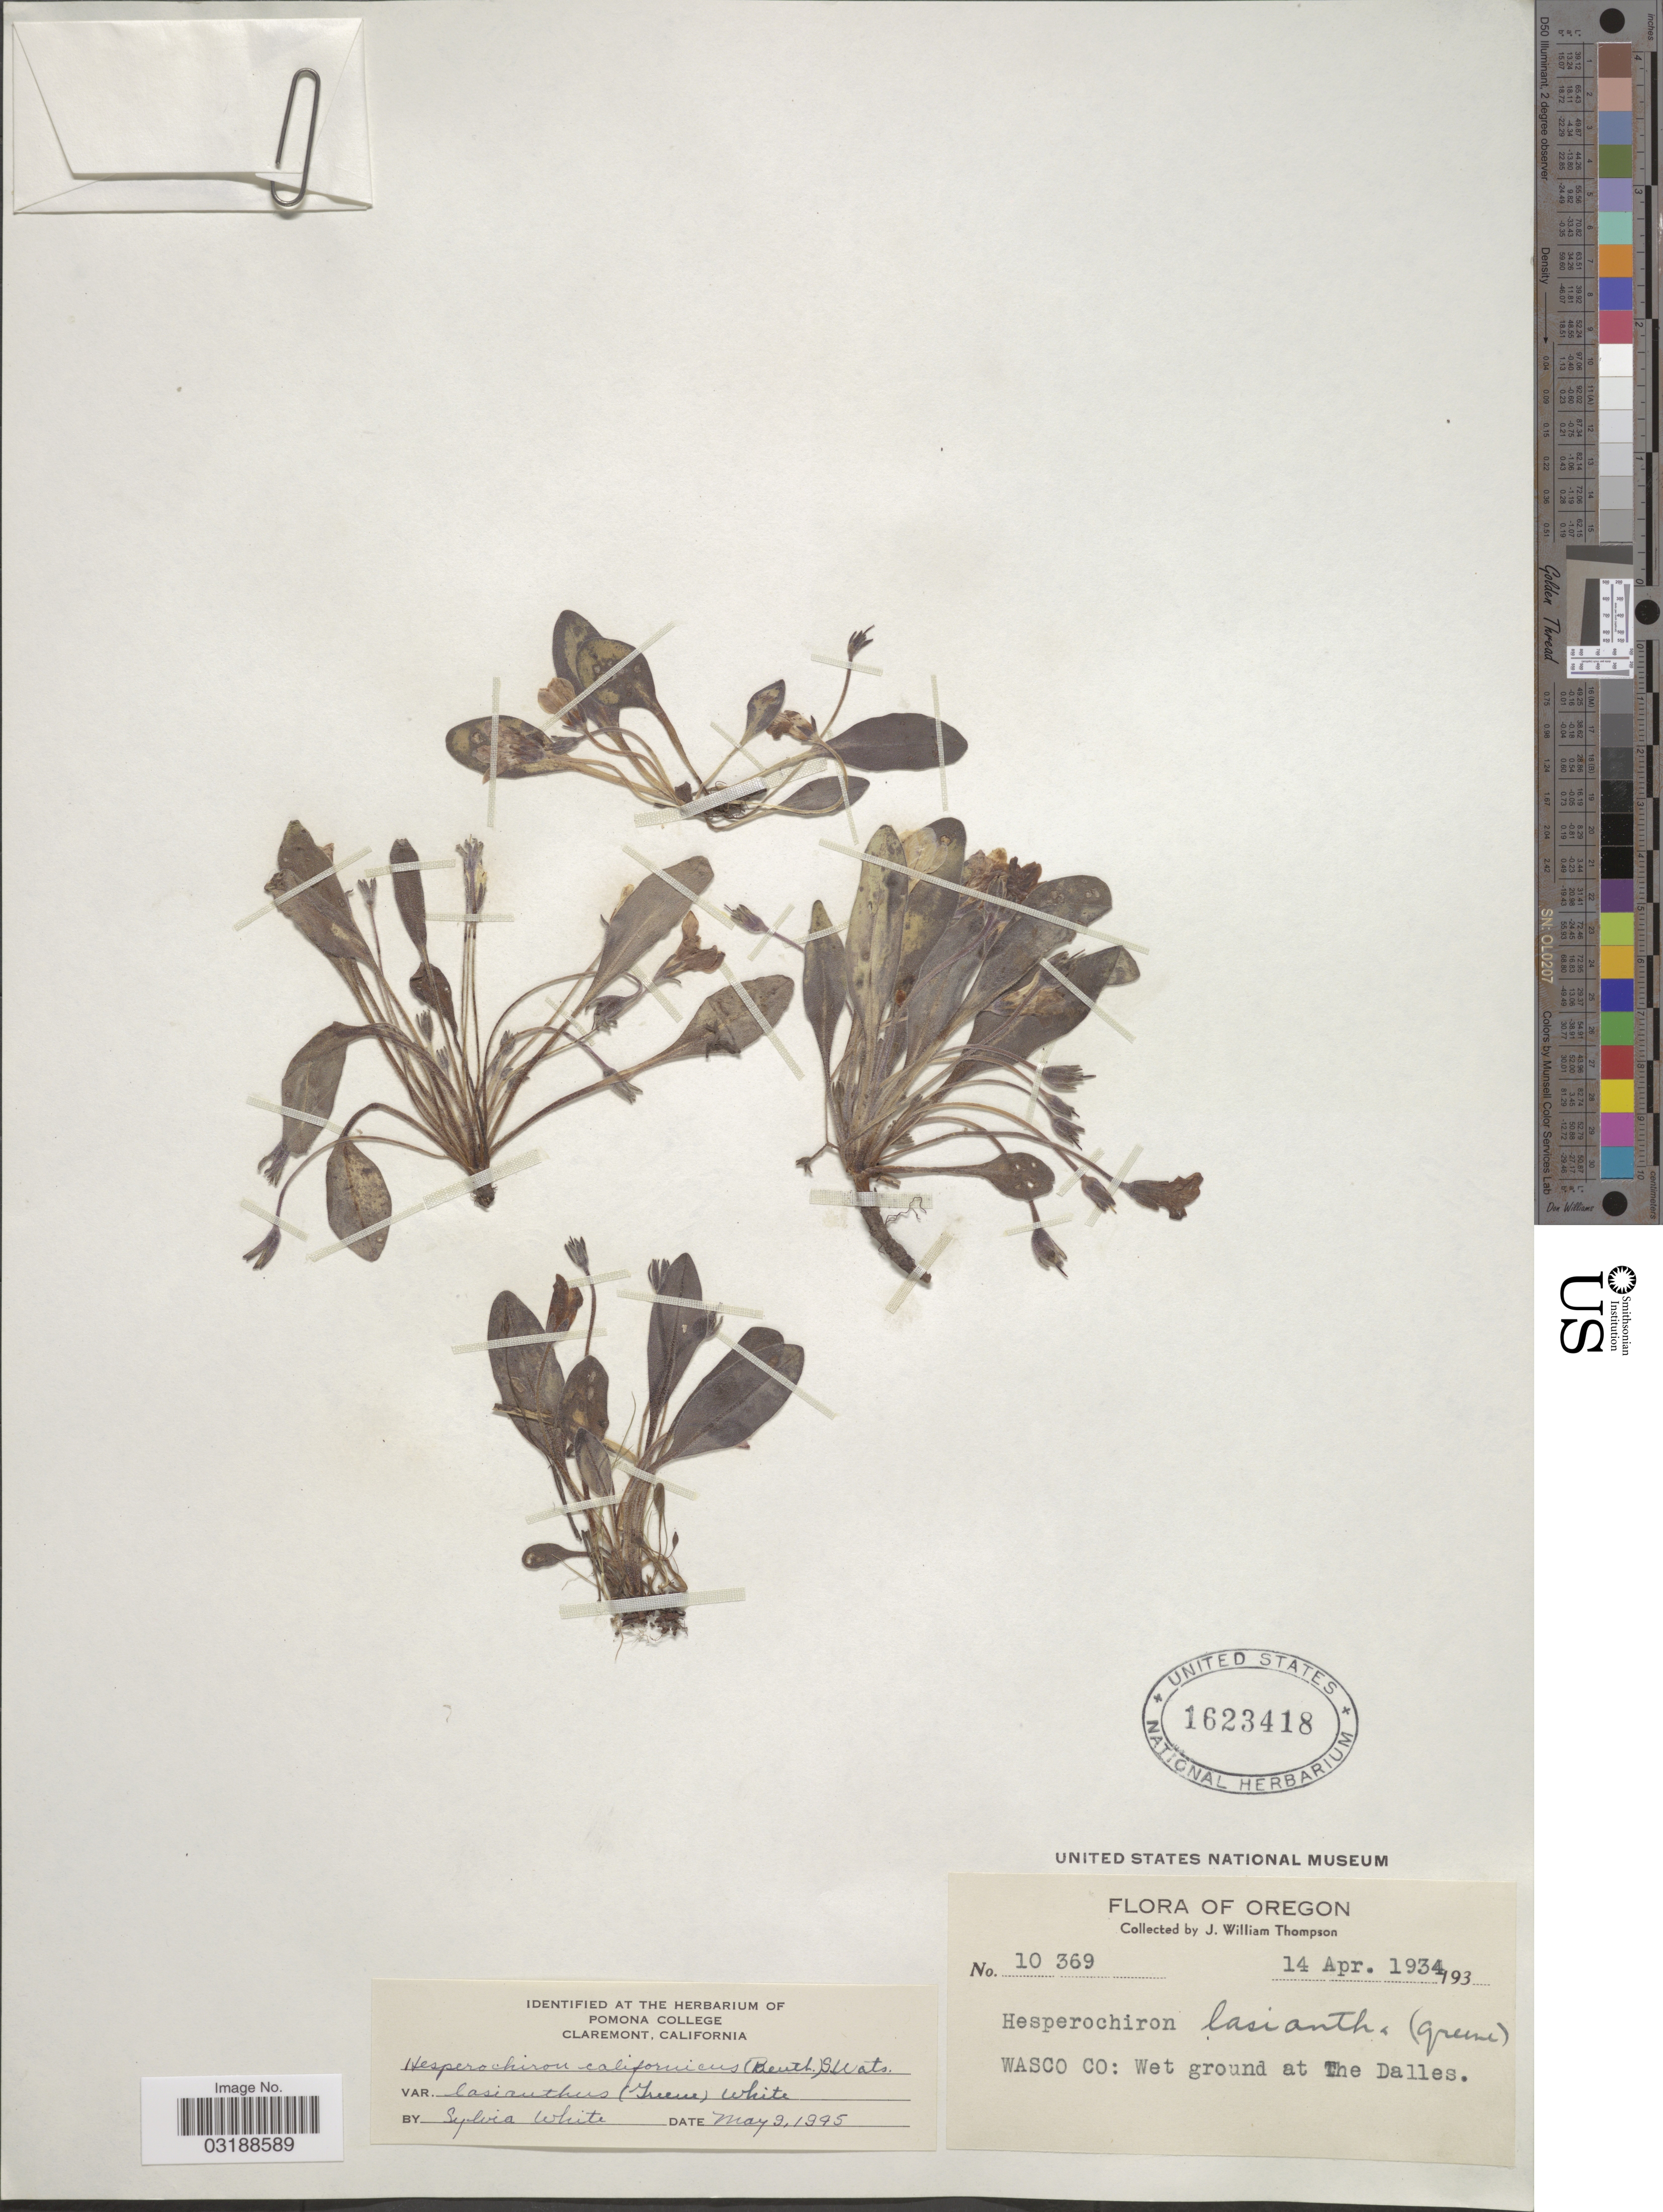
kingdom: Plantae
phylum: Tracheophyta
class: Magnoliopsida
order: Boraginales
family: Hydrophyllaceae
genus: Hesperochiron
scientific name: Hesperochiron californicus var. lasianthus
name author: (Kellogg) Brand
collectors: J. W. Thompson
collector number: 10369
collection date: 1934-04-14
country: United States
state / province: Oregon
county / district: Wasco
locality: Wasco Co: Wet ground at The Dalles.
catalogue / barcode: US 1623418